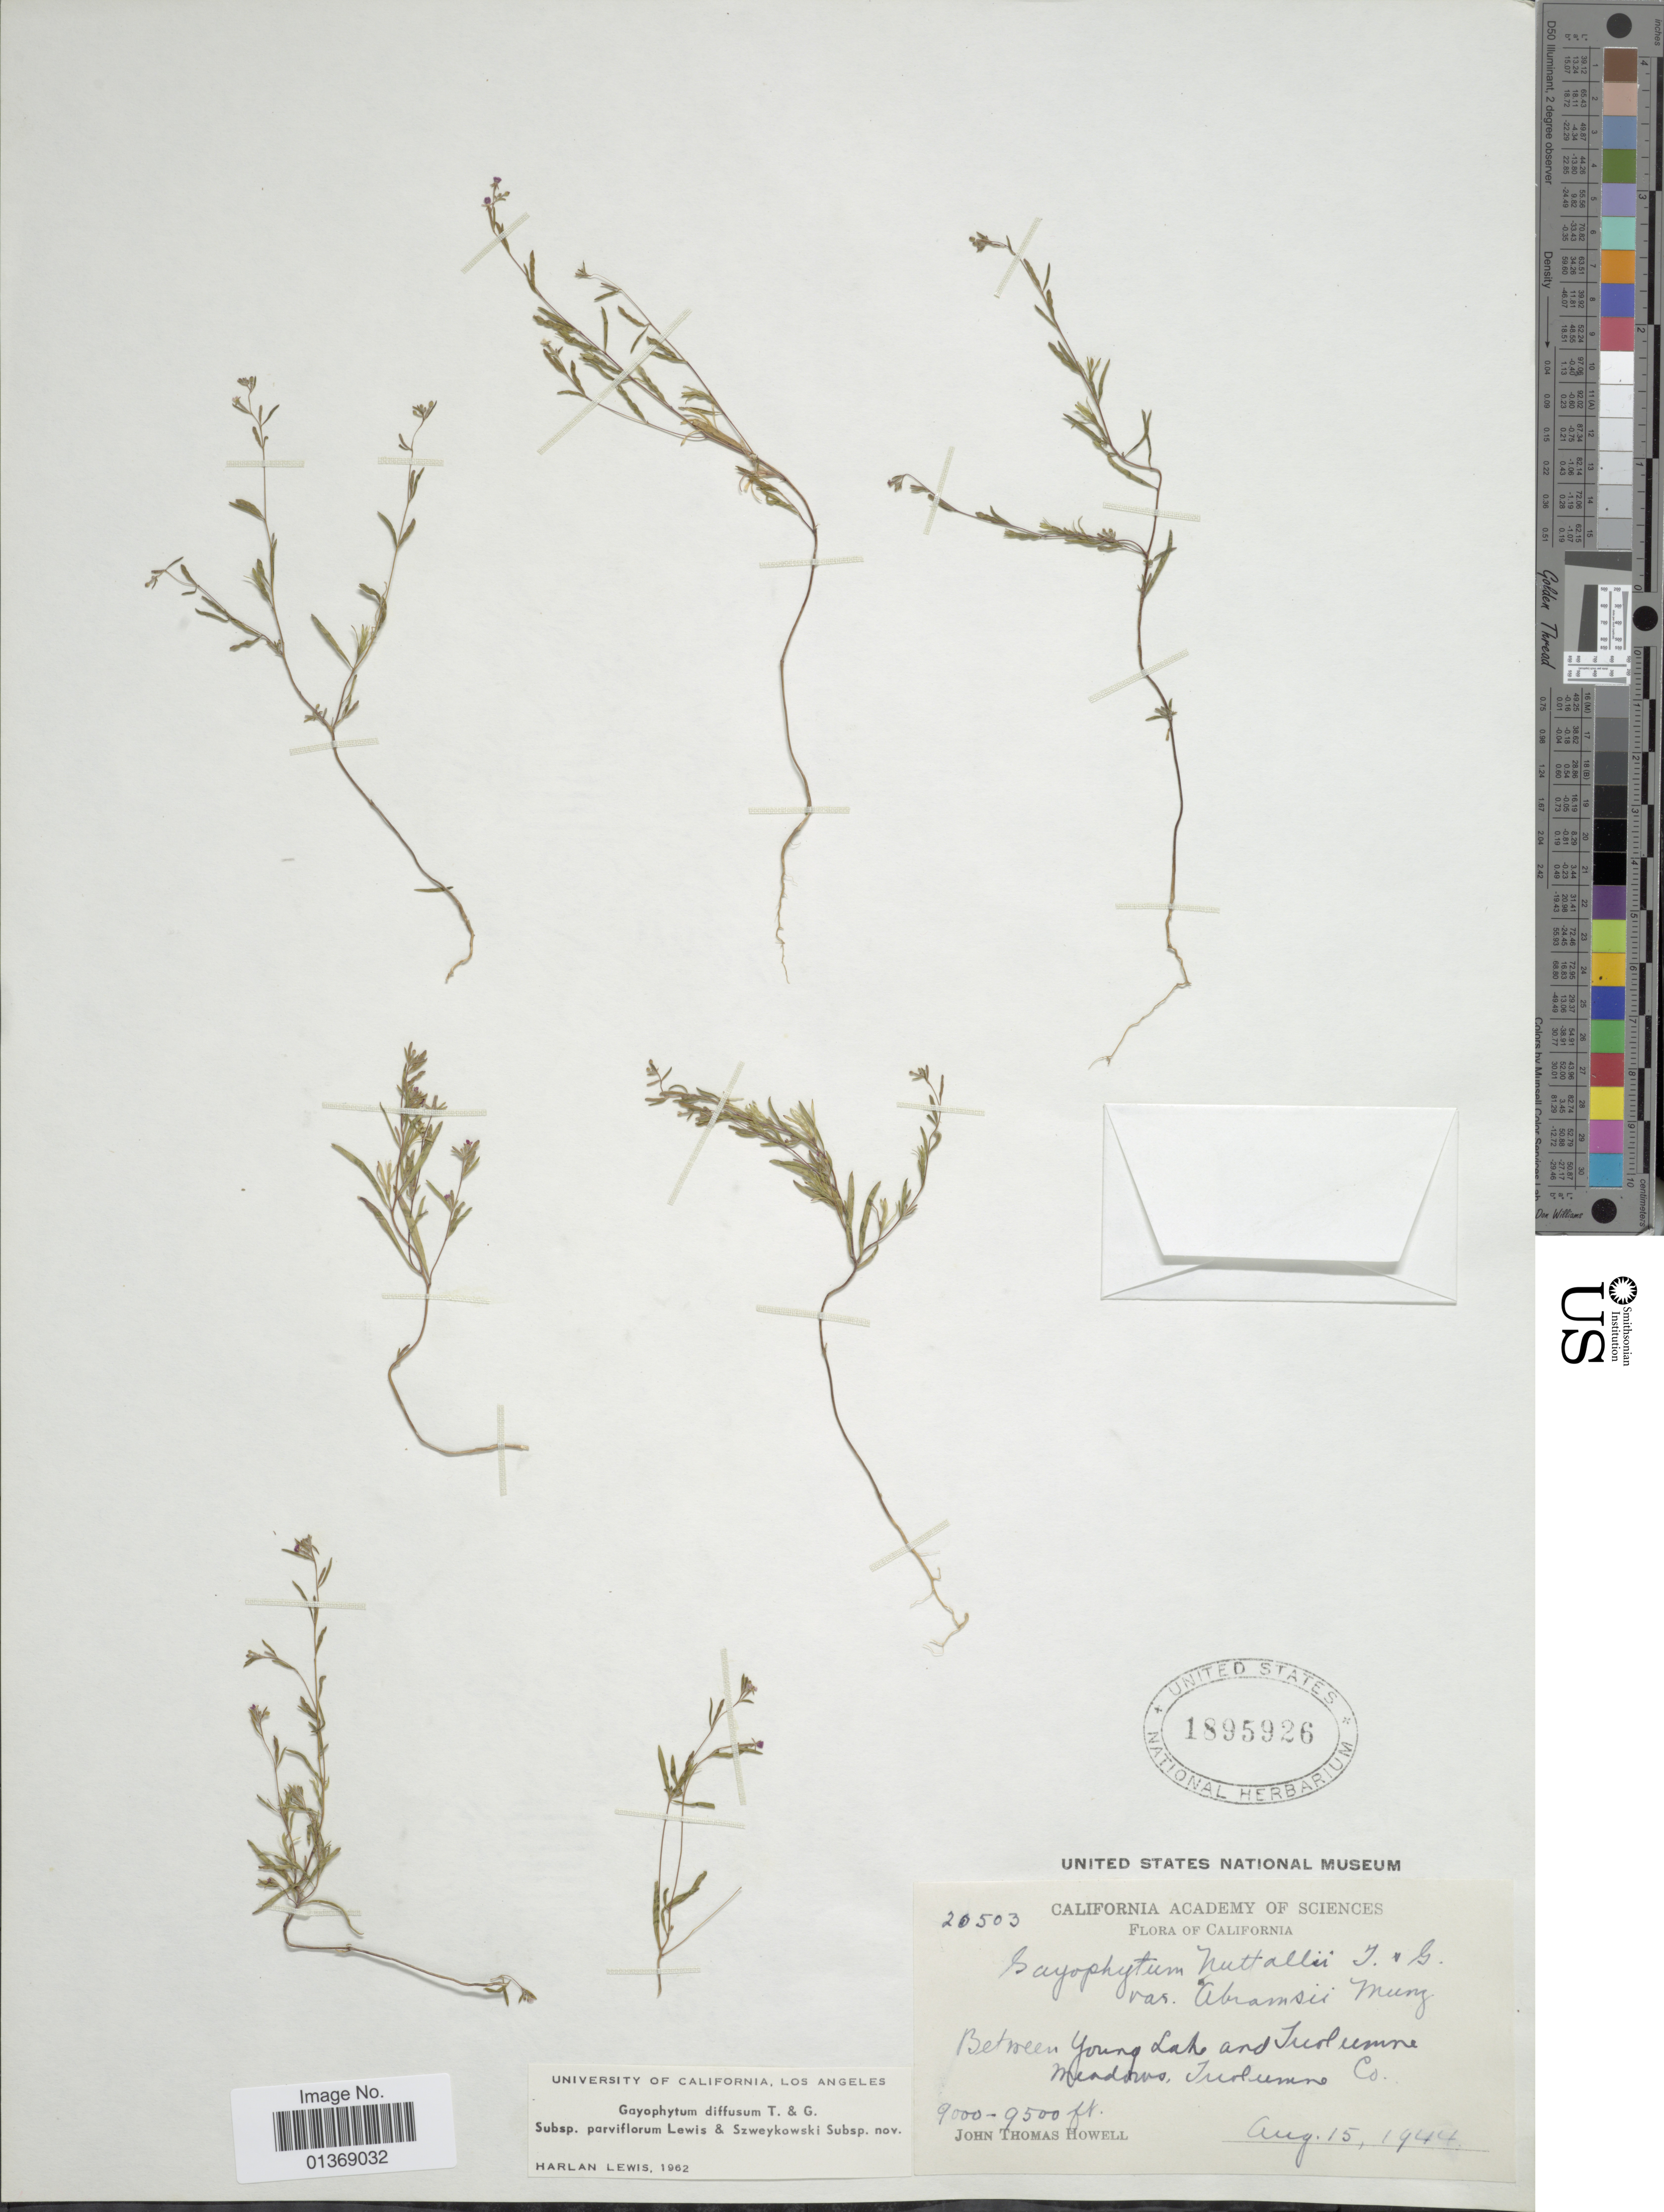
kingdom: Plantae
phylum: Tracheophyta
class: Magnoliopsida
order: Myrtales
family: Onagraceae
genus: Gayophytum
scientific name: Gayophytum diffusum subsp. parviflorum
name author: F. H. Lewis & Szweyk.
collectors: J. T. Howell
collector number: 20503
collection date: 1944-08-15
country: United States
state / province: California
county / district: Tuolumne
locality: Between Young Lake and Tuolumne meadows, Tuolumne Co.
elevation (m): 2743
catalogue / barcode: US 1895926